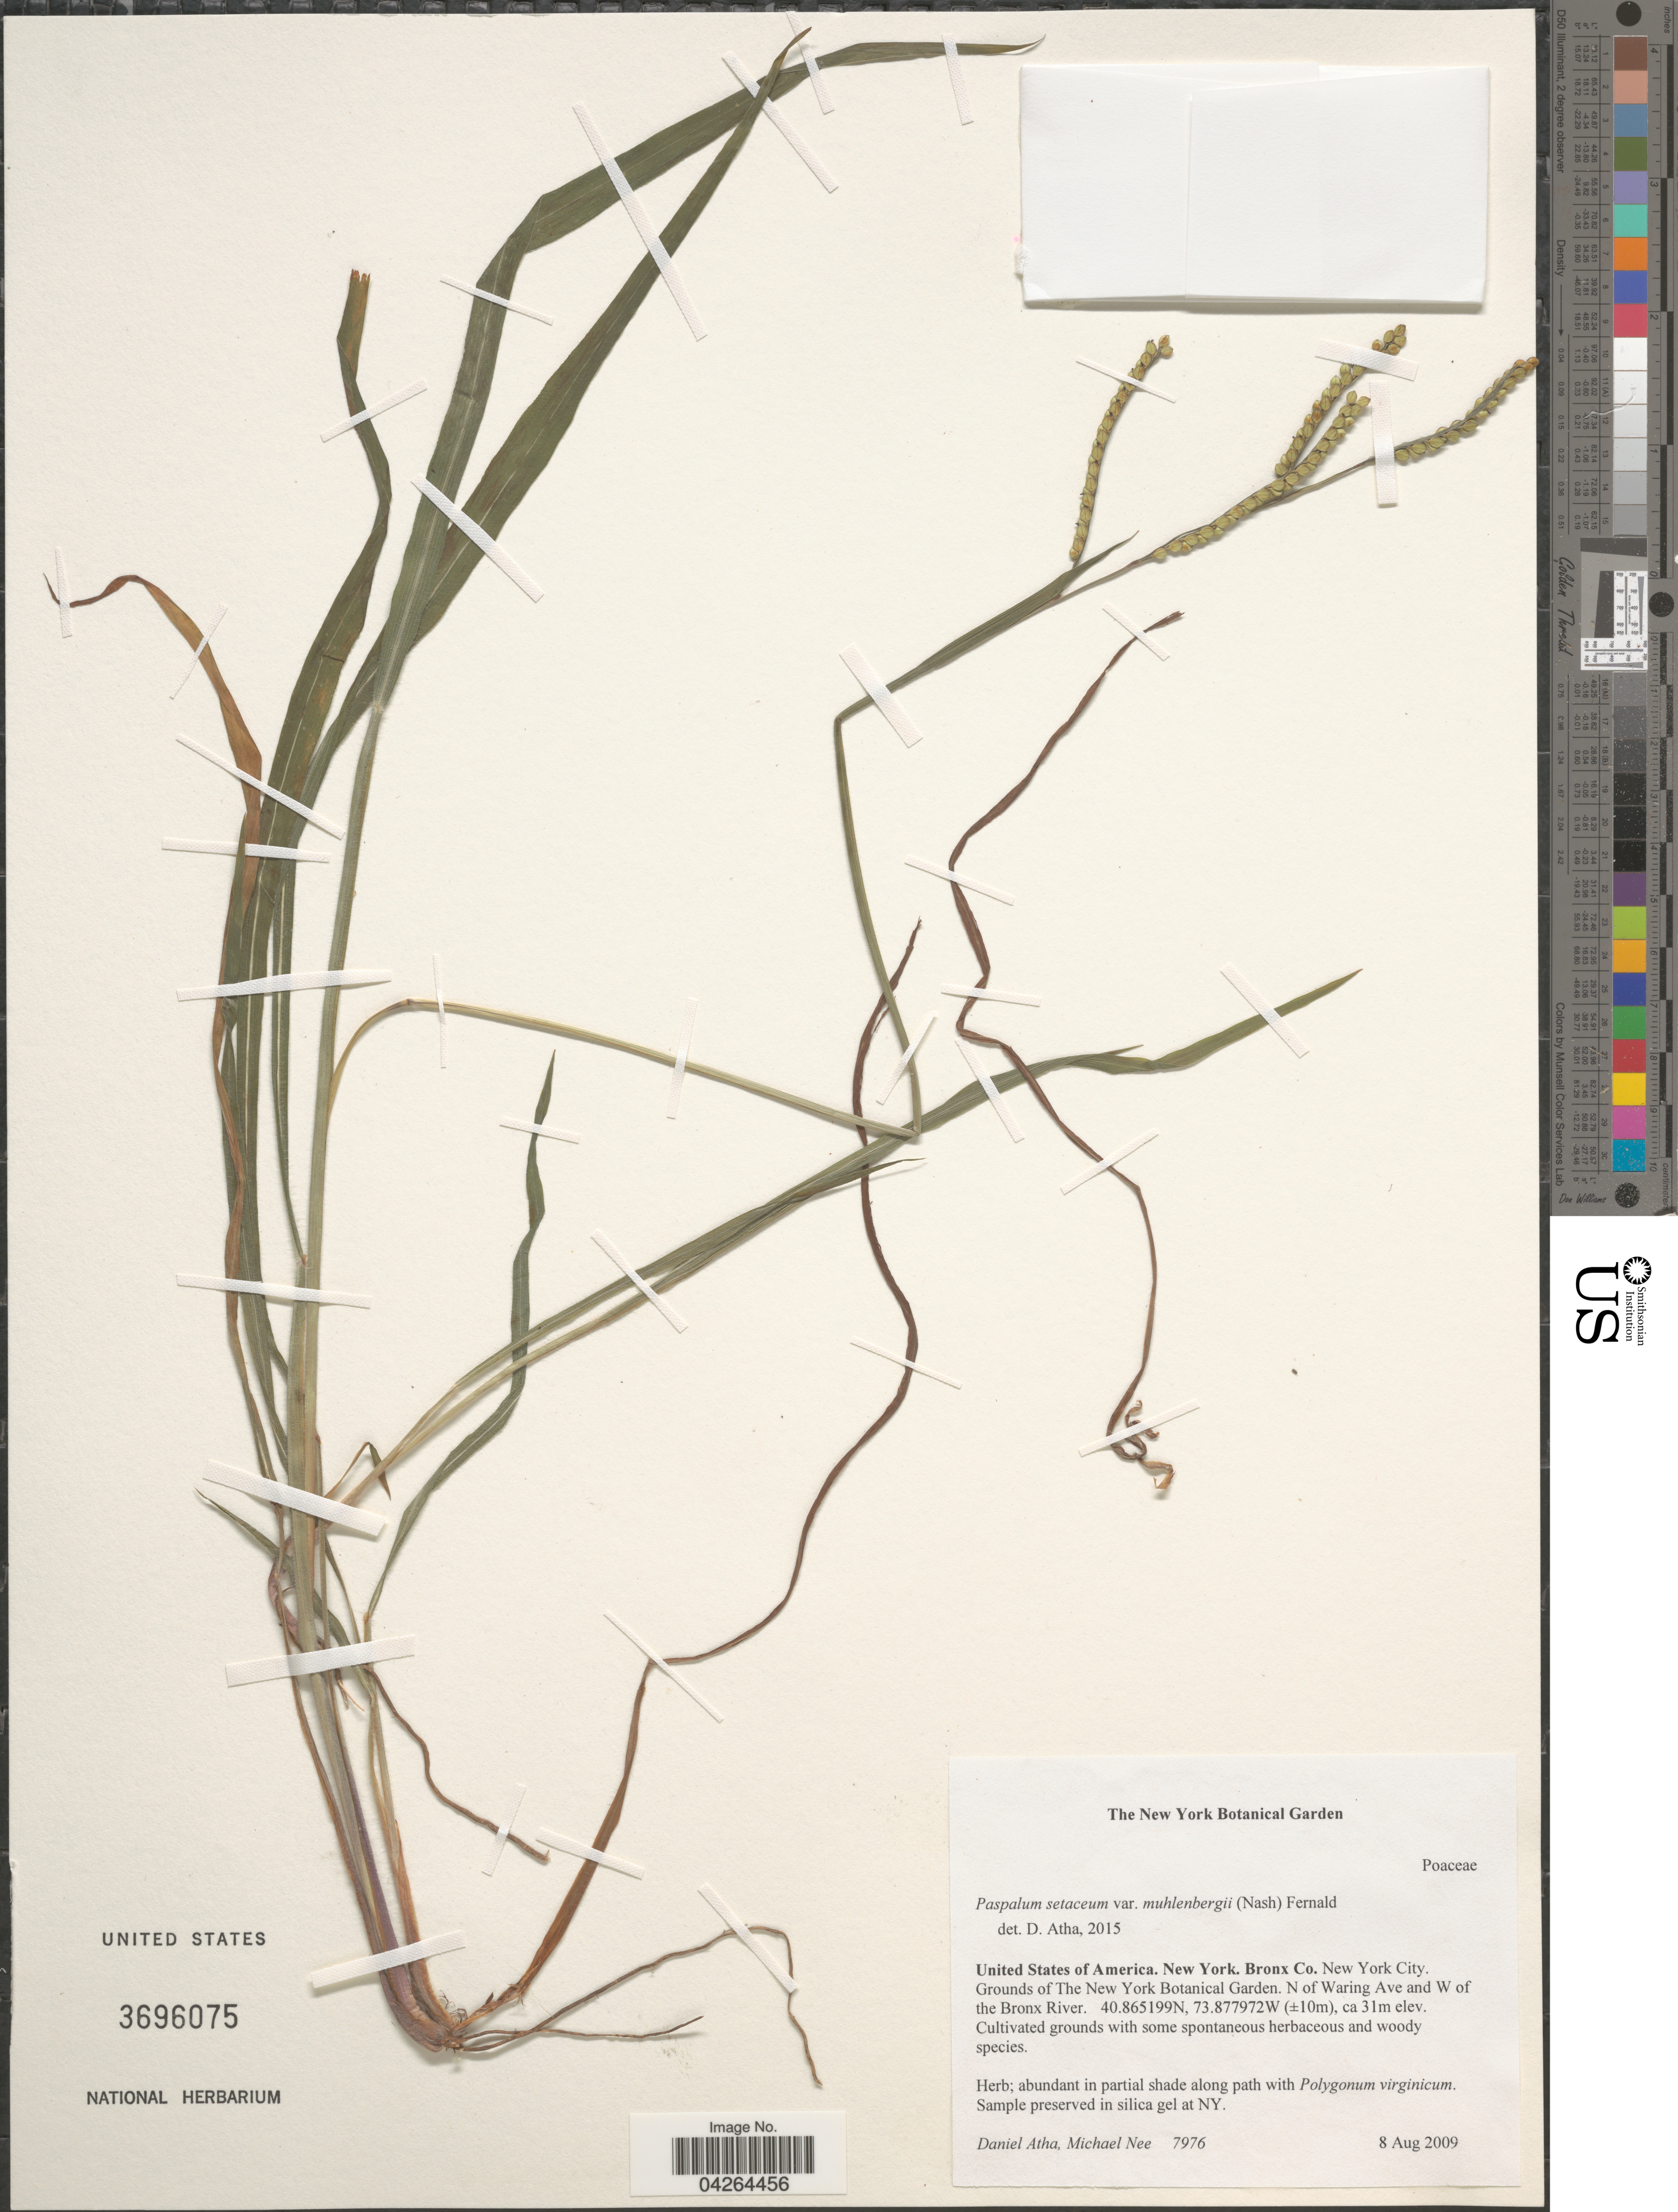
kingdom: Plantae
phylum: Tracheophyta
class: Liliopsida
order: Poales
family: Poaceae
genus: Paspalum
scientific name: Paspalum setaceum var. muhlenbergii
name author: (Nash) D.J. Banks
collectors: D. Atha & M. Nee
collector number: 7976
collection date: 2009-08-08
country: United States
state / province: New York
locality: Bronx Co. New York City. Grounds of The New York Botanical Garden. N of Waring Ave and W of the Bronx River.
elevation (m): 31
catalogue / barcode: US 3696075